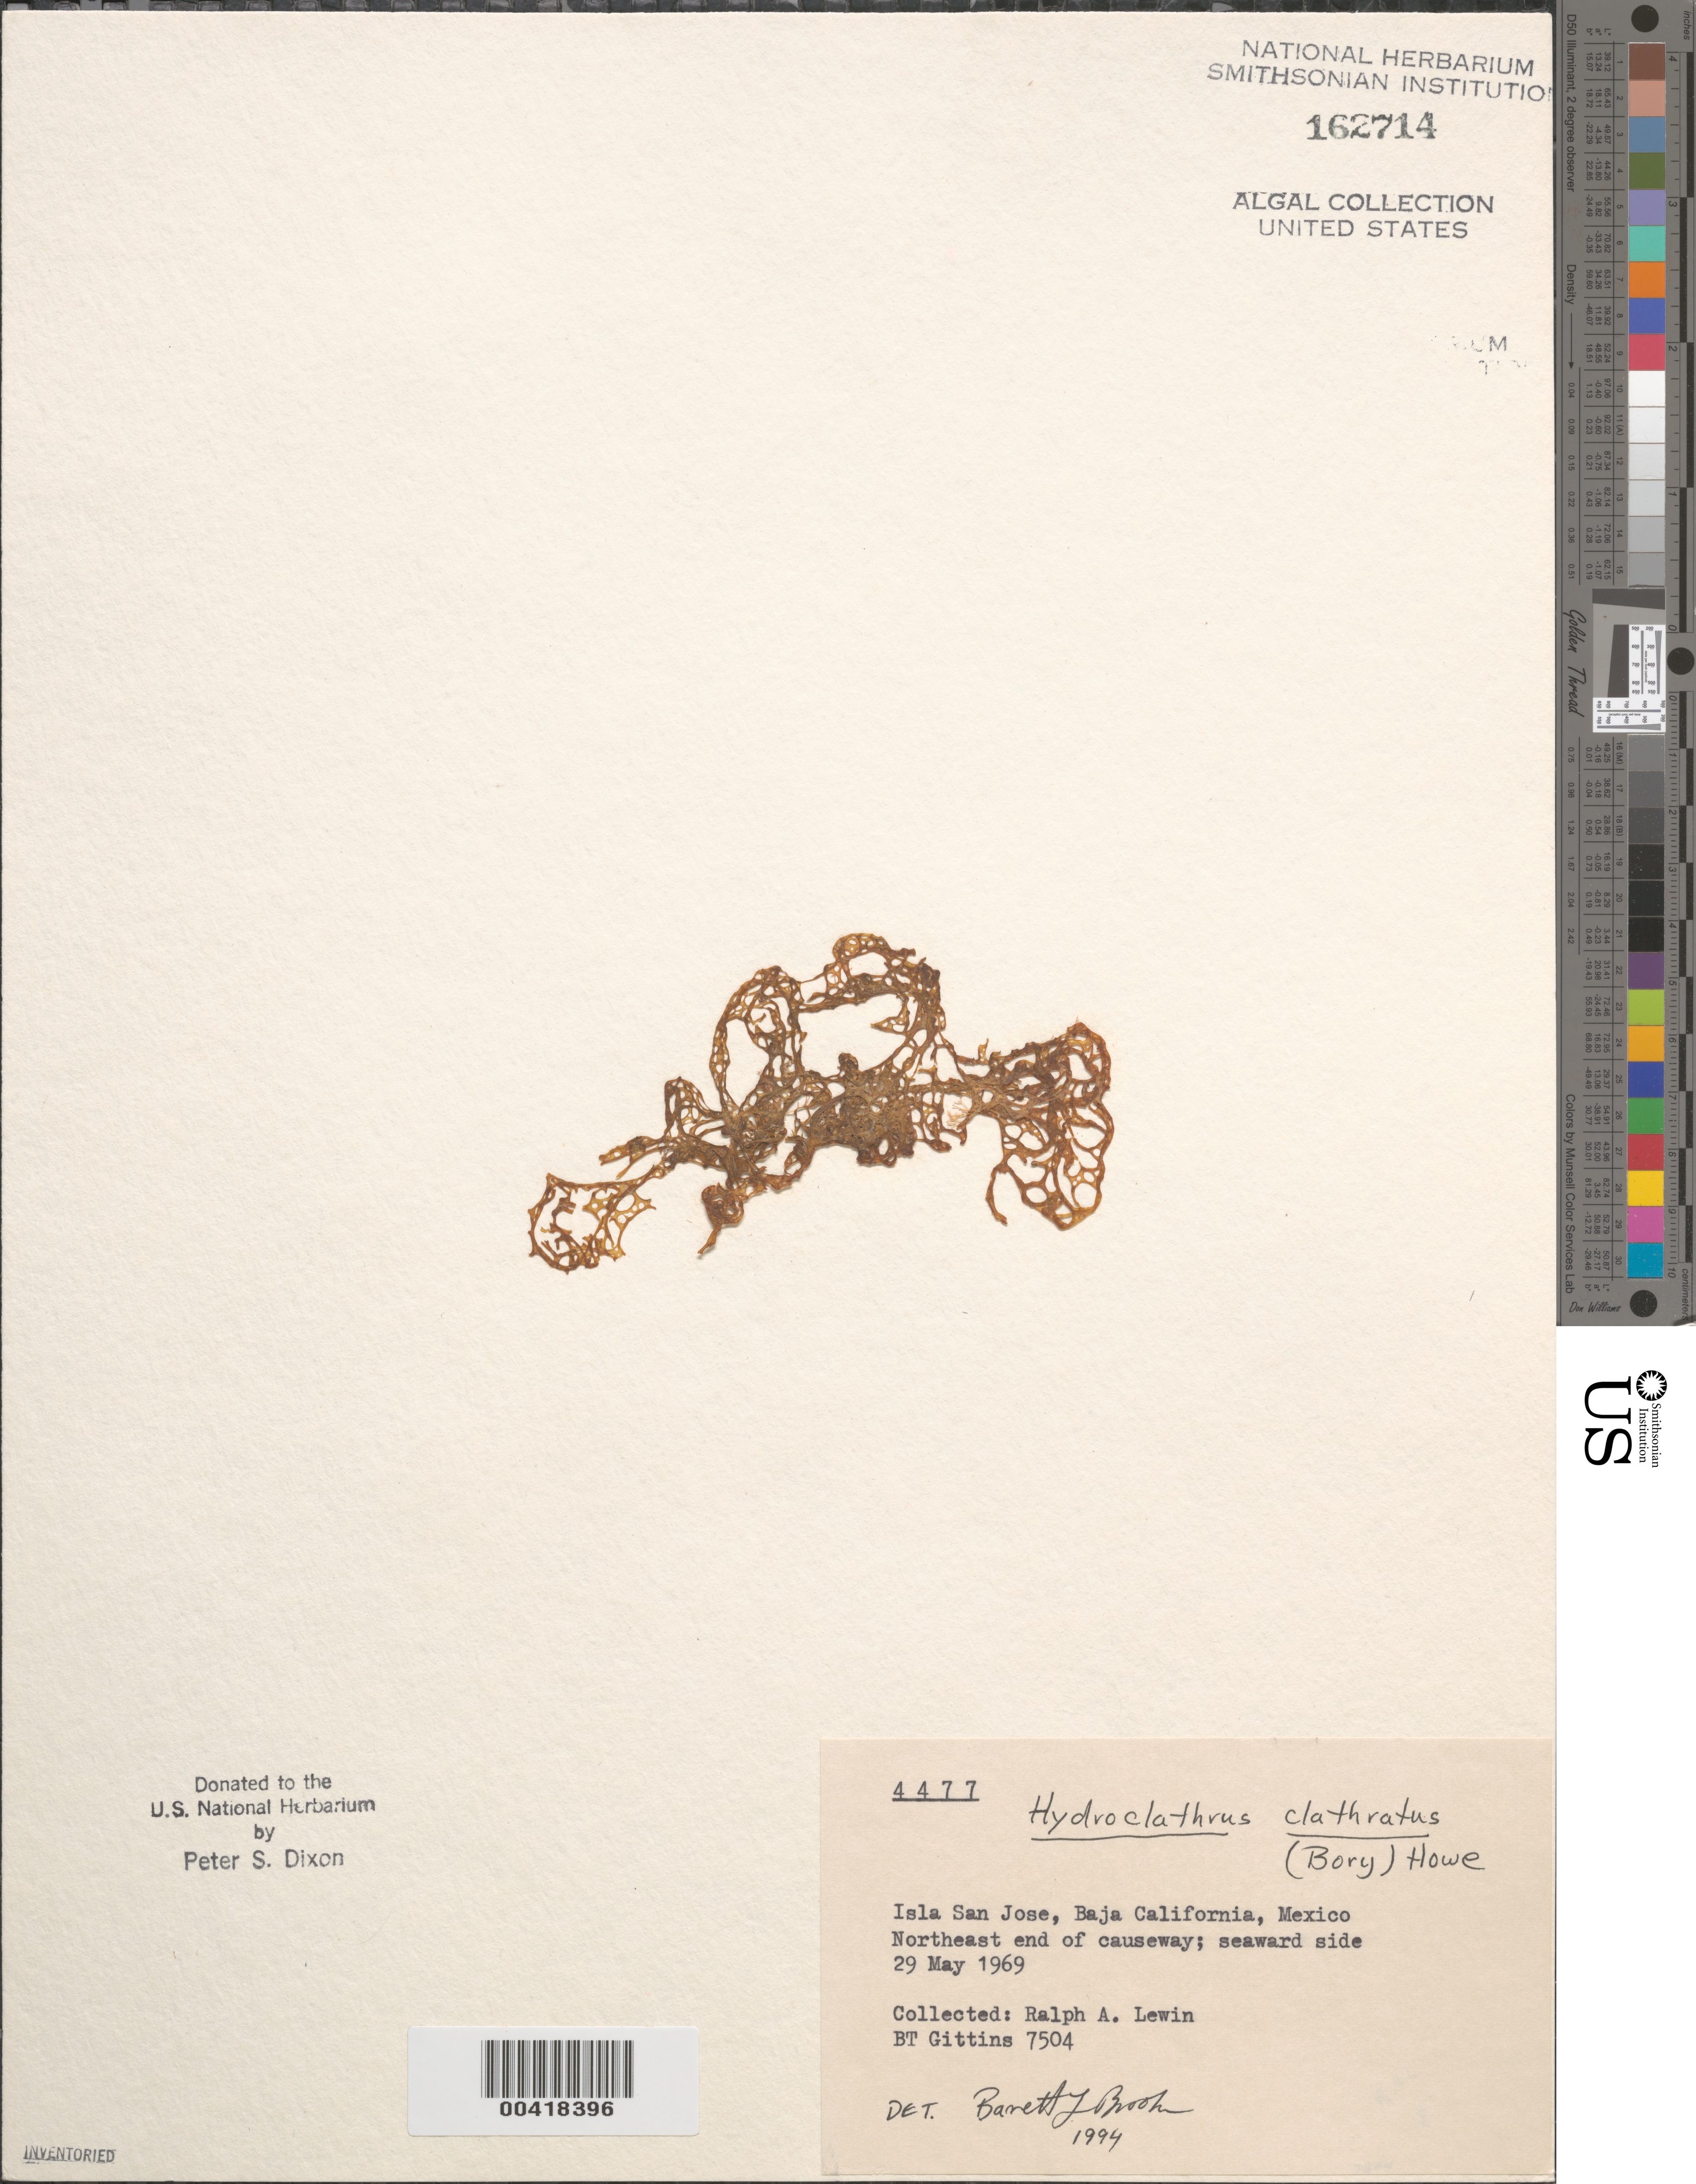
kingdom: Chromista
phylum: Ochrophyta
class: Phaeophyceae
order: Scytosiphonales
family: Scytosiphonaceae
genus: Hydroclathrus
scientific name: Hydroclathrus clathratus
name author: (C. Agardh) M. Howe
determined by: Brooks, B. L., (BOT), Smithsonian Institution - National Museum of Natural History (UNITED STATES)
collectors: R. Lewin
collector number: BTG 7504 & PSD 4477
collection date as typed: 29 May 1969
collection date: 1969-05-29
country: Mexico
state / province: Baja California Sur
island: Isla San Jose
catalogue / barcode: US 162714